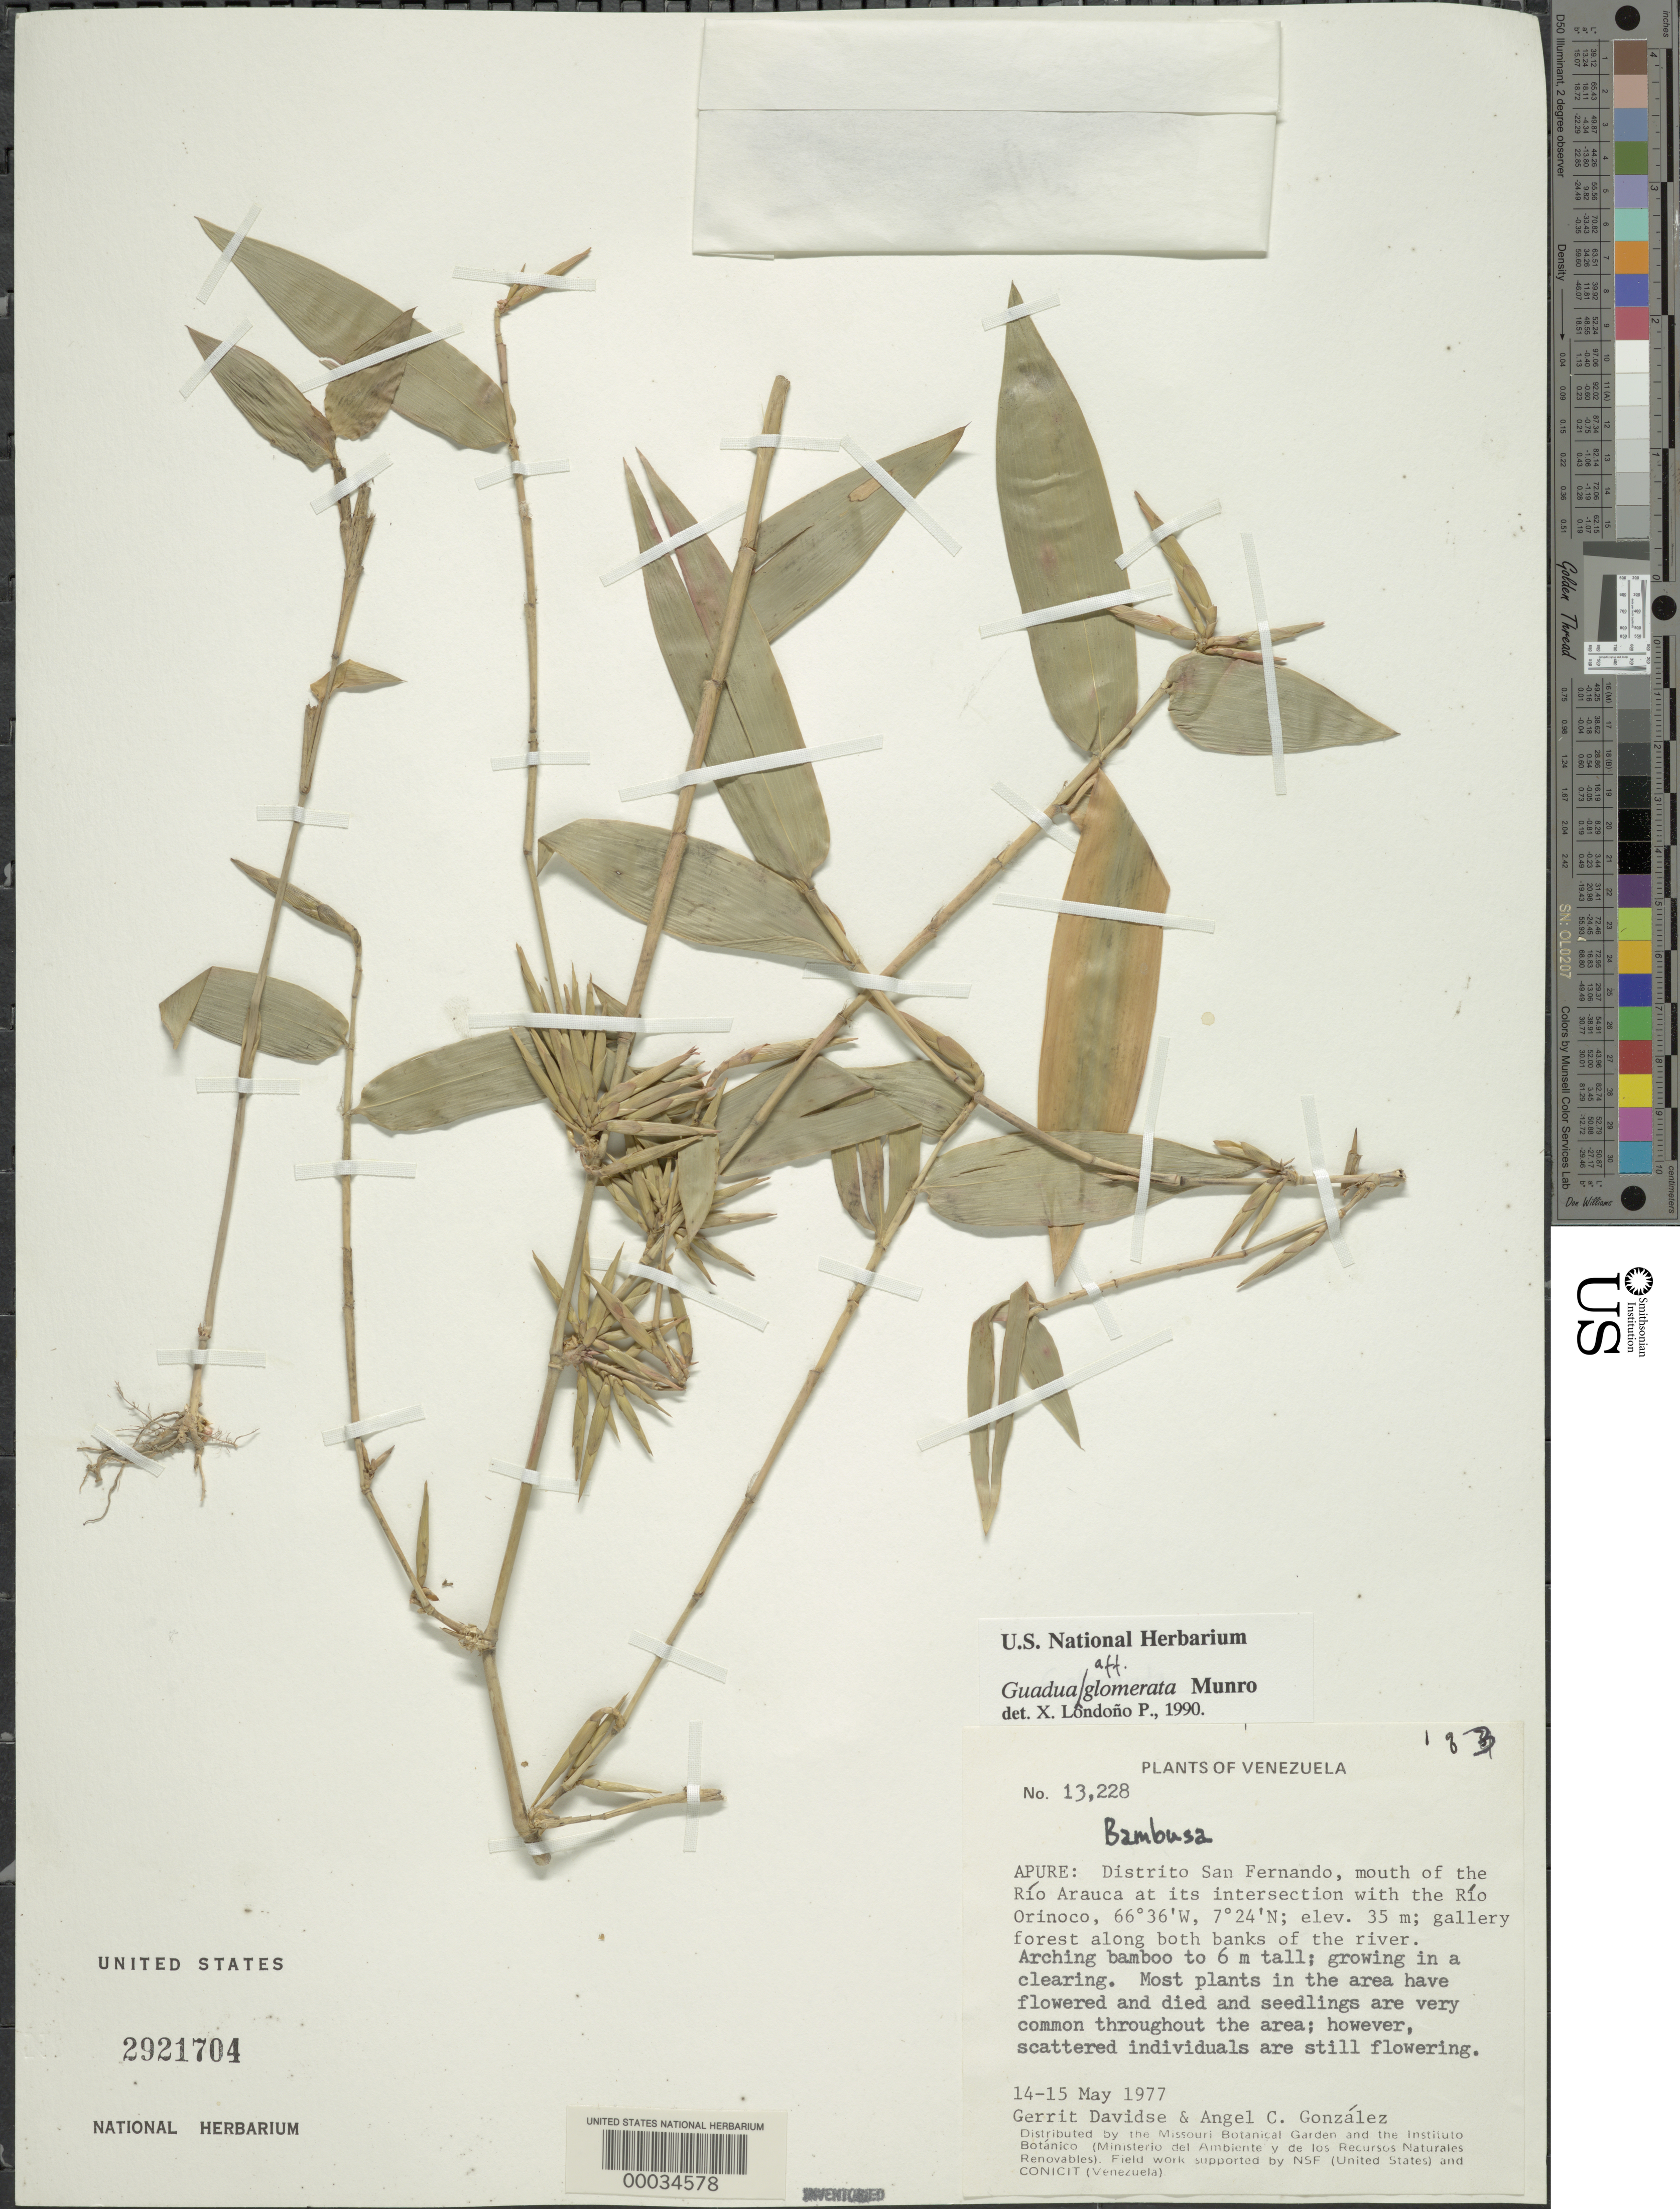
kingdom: Plantae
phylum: Tracheophyta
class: Liliopsida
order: Poales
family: Poaceae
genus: Guadua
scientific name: Guadua glomerata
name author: Munro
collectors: G. Davidse & A. C. González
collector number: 13228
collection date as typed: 14 May 1977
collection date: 1977-05-14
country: Venezuela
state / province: Apure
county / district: San Fernando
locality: Mouth of the rio arauca at its intersection with the rio orinoco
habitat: Gallery forest along both banks of the river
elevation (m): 35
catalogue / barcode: US 2921704